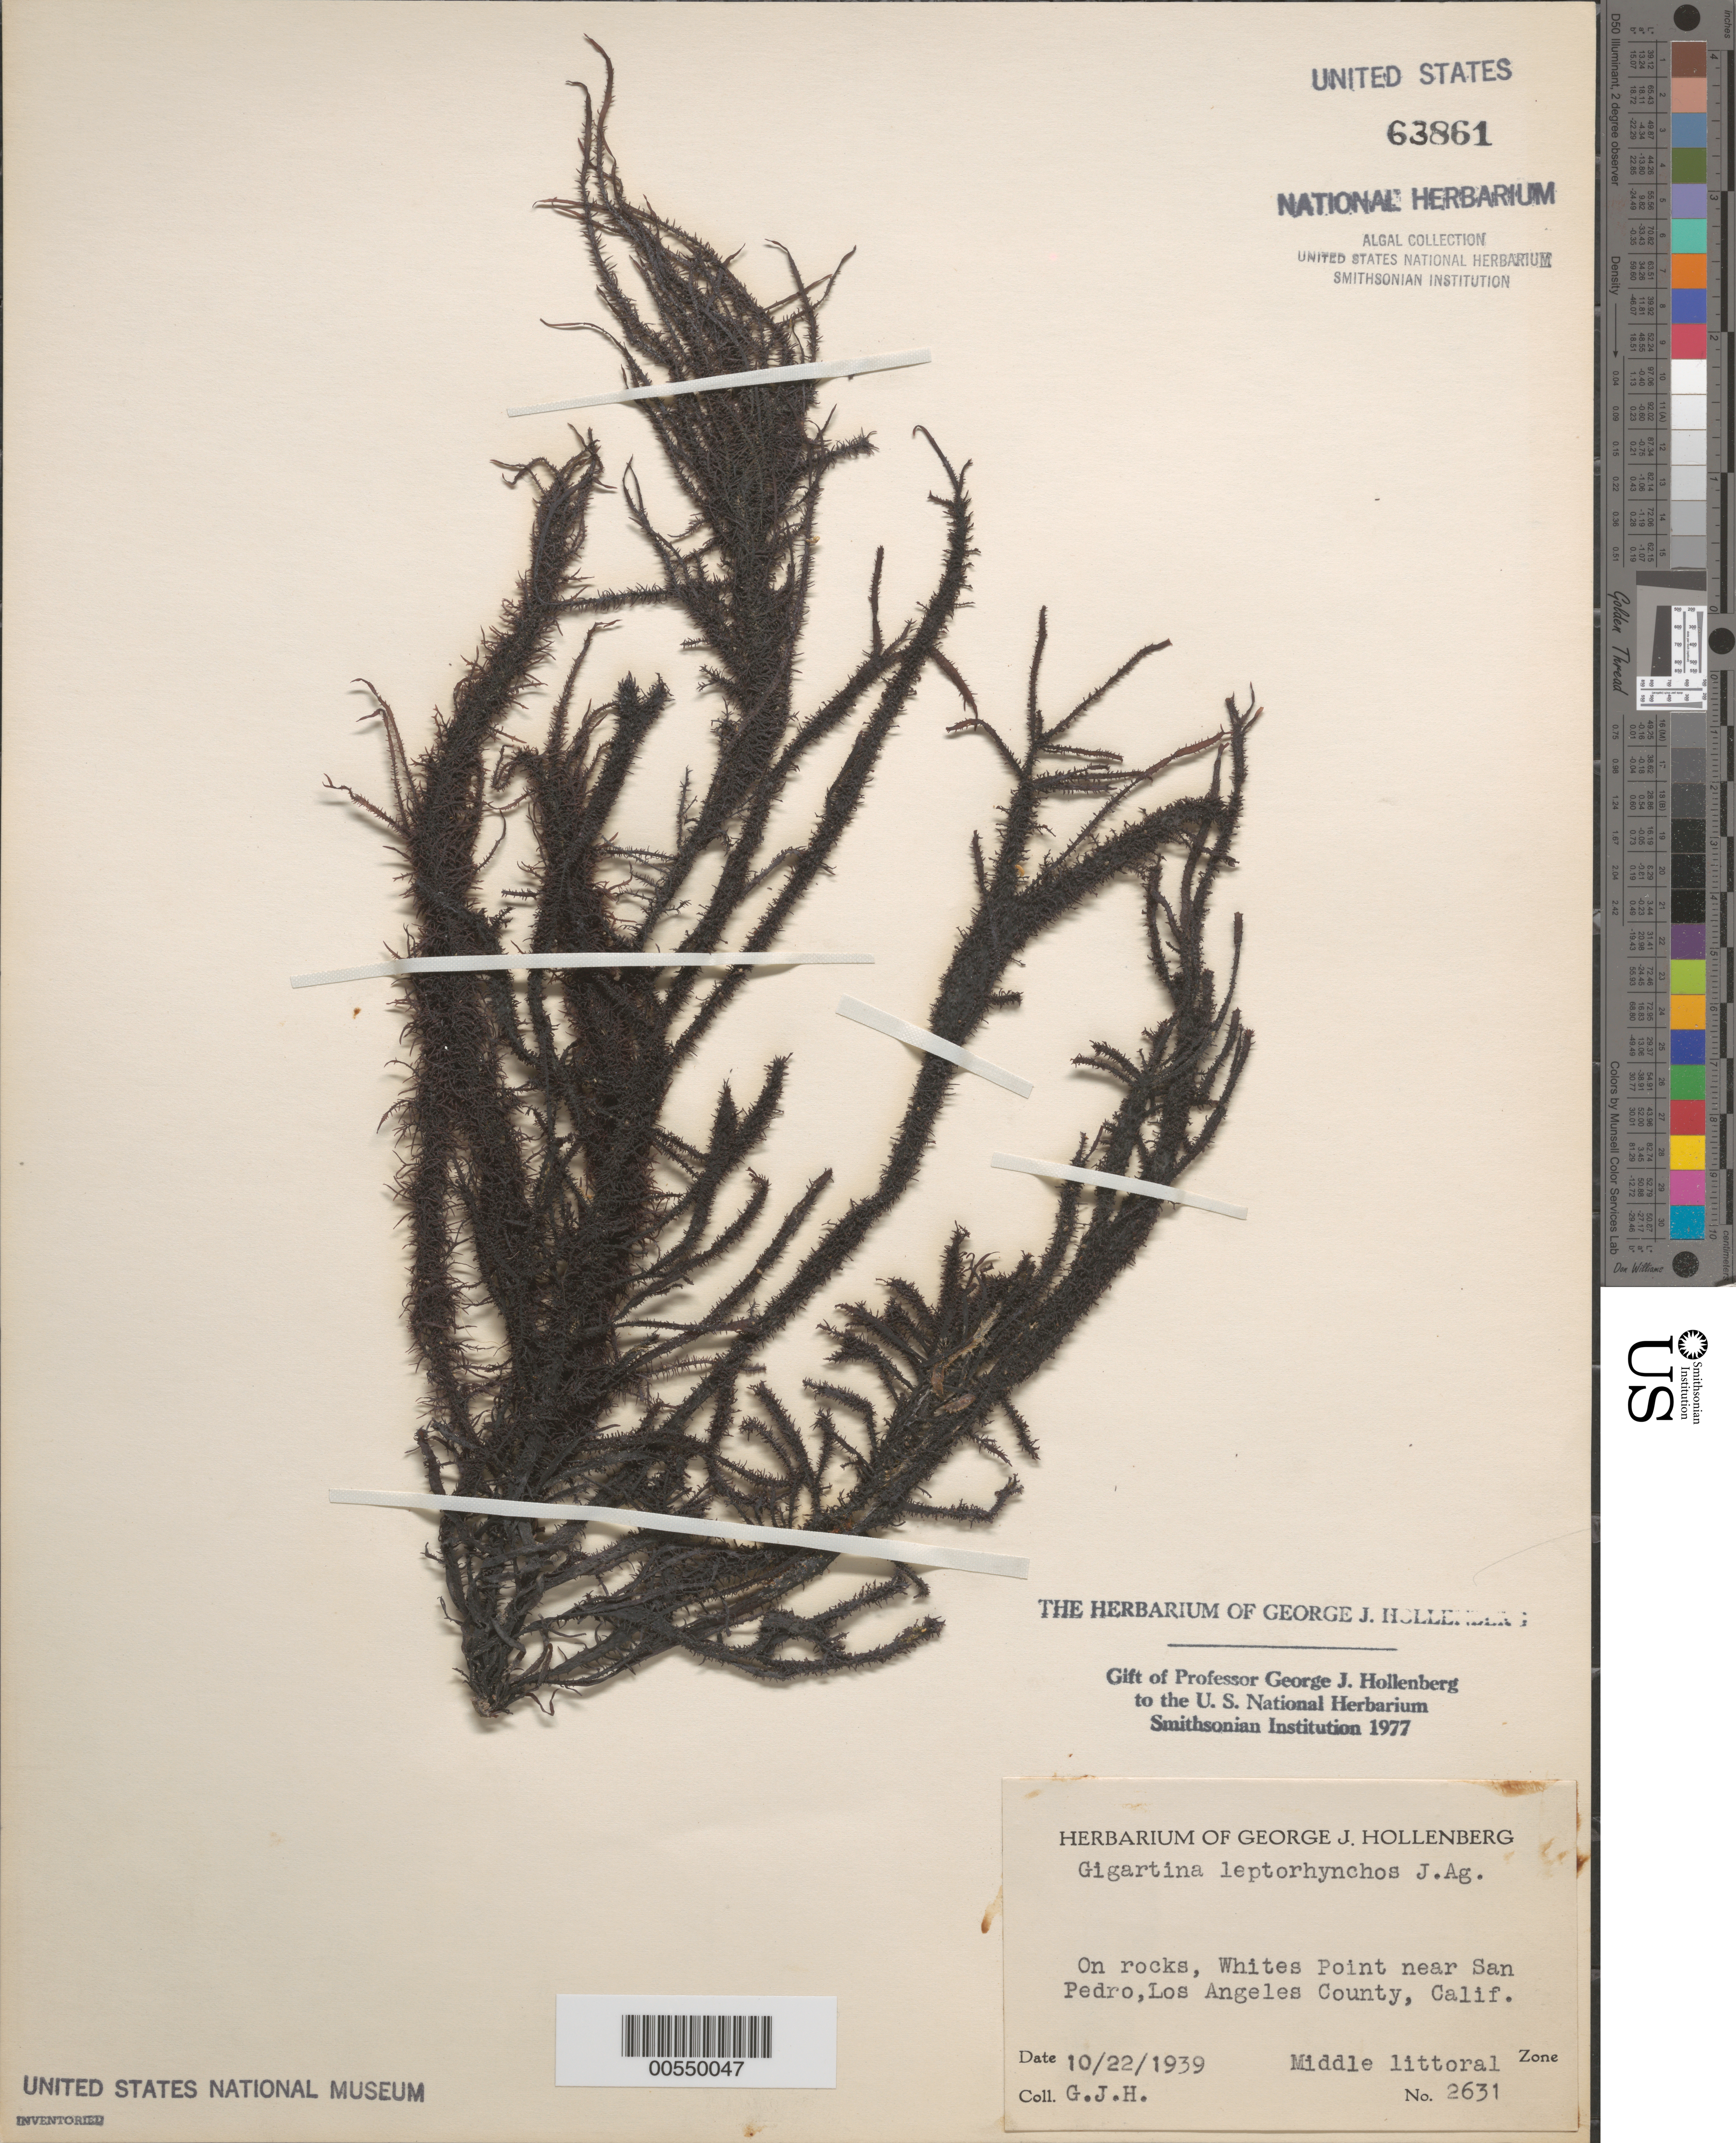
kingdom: Plantae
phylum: Rhodophyta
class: Florideophyceae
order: Gigartinales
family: Gigartinaceae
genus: Mazzaella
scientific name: Mazzaella leptorhynchos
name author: (J. Agardh) Leister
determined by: Algae name updating Project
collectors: G. Hollenberg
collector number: GJH 2631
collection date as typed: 22 Oct 1939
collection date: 1939-10-22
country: United States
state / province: California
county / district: Los Angeles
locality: White's Point, near San Pedro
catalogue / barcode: US 63861